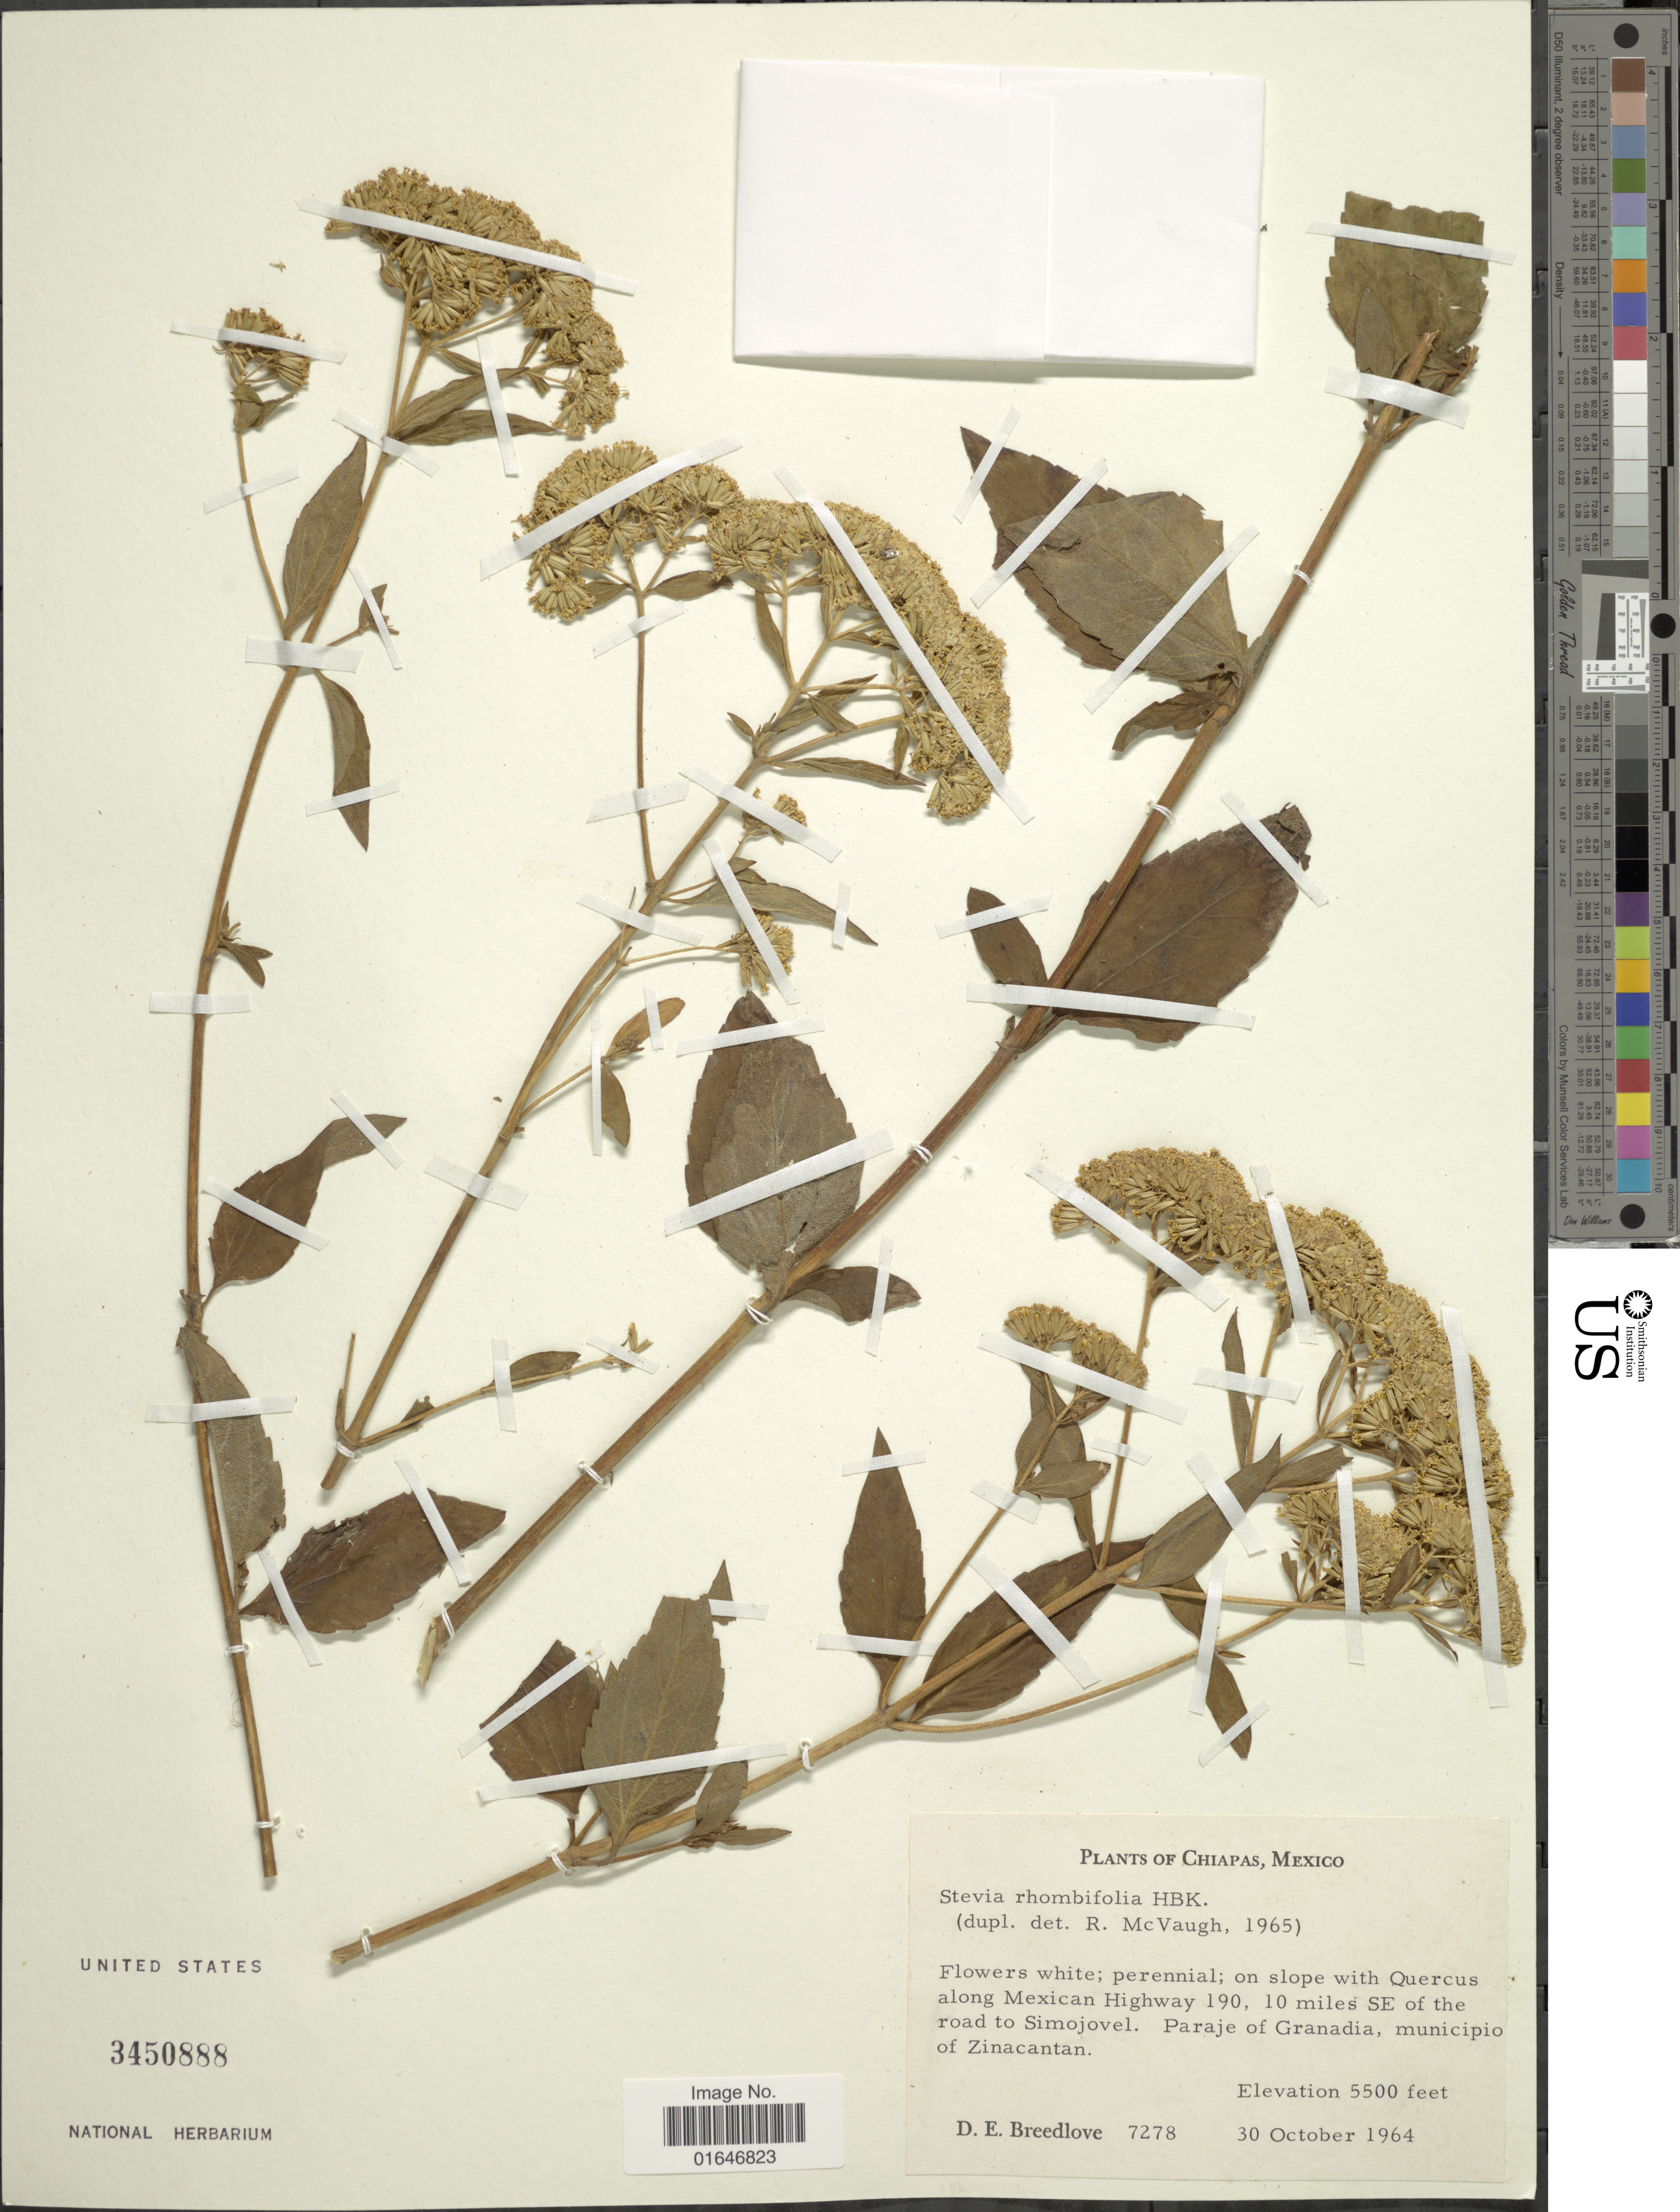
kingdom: Plantae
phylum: Tracheophyta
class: Magnoliopsida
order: Asterales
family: Asteraceae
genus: Stevia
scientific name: Stevia ovata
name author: Willd.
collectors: D. E. Breedlove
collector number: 7278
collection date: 1964-10-30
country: Mexico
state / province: Chiapas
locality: Along Mexican Highway 190, 10 miles SE of the road to Simojovel, Paraje of Granadia, municipio of Zinacantan.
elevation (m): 1676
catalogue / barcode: US 3450888